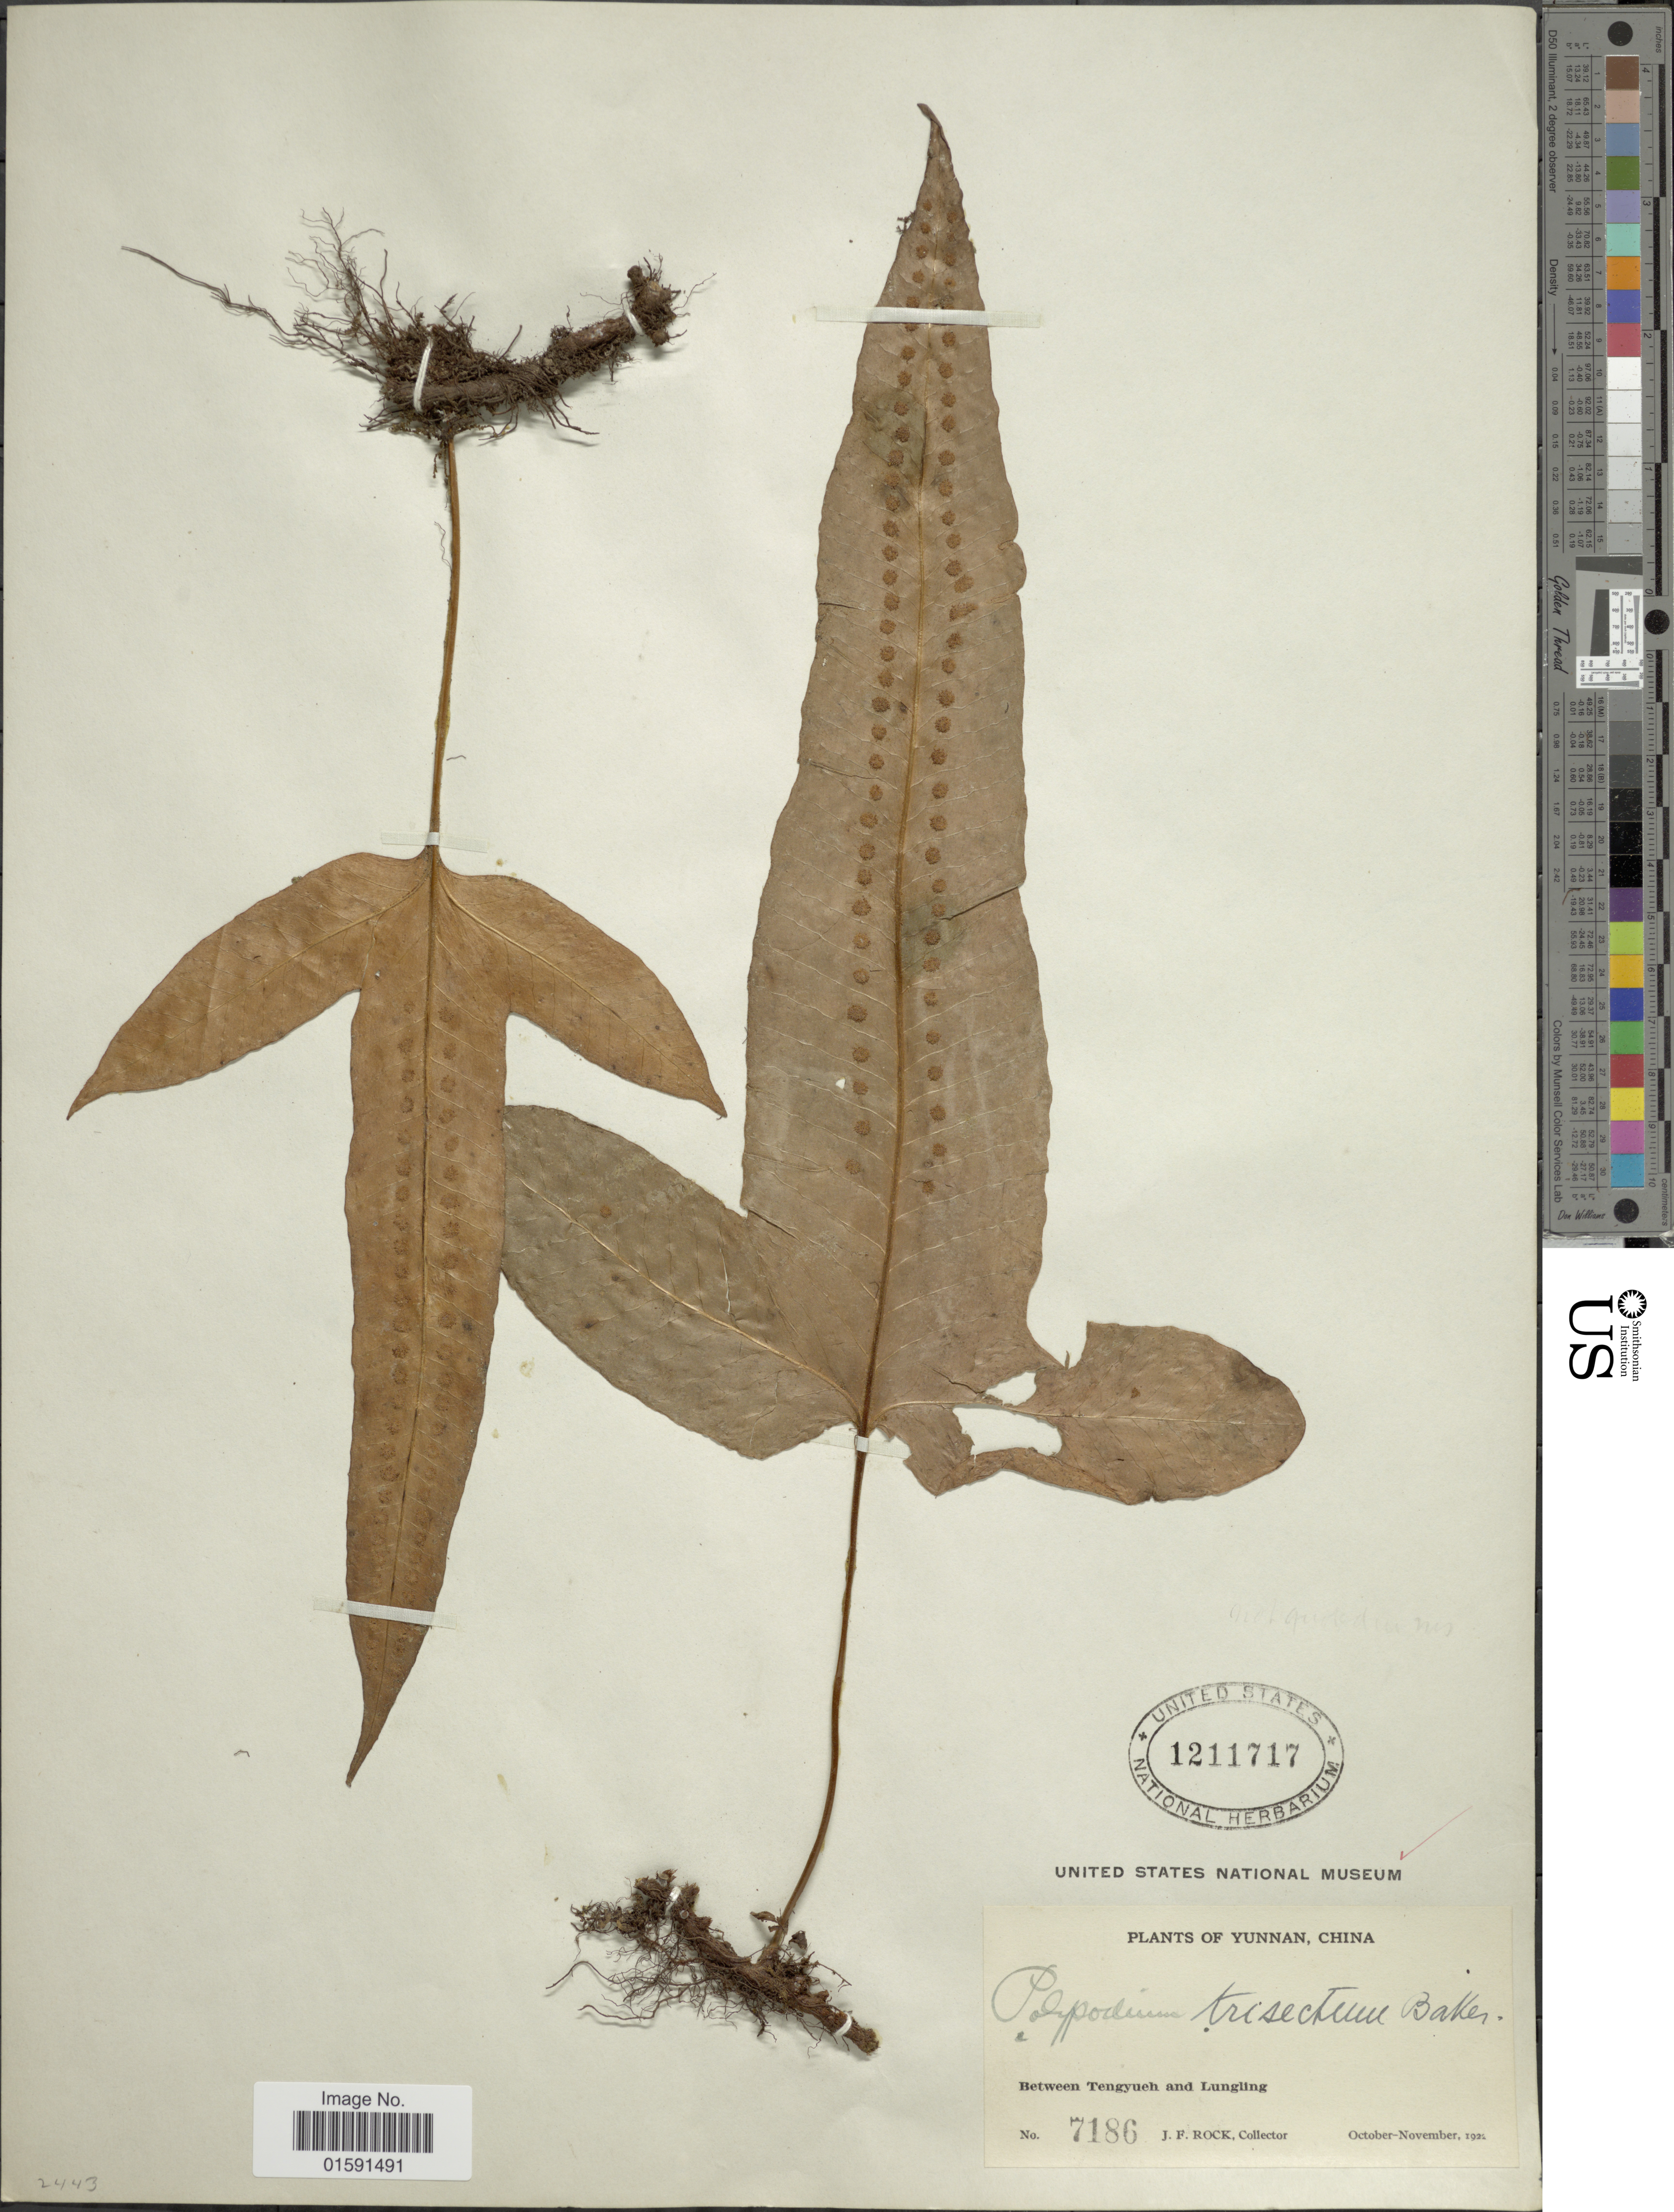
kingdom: Plantae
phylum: Tracheophyta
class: Polypodiopsida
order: Polypodiales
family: Polypodiaceae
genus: Selliguea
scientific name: Selliguea trisecta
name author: (Baker) Fraser-Jenk.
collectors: J. Rock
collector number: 7186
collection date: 1922-10/1922-11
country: China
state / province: Yunnan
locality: Between Tengyueh and Lungling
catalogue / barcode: US 1211717